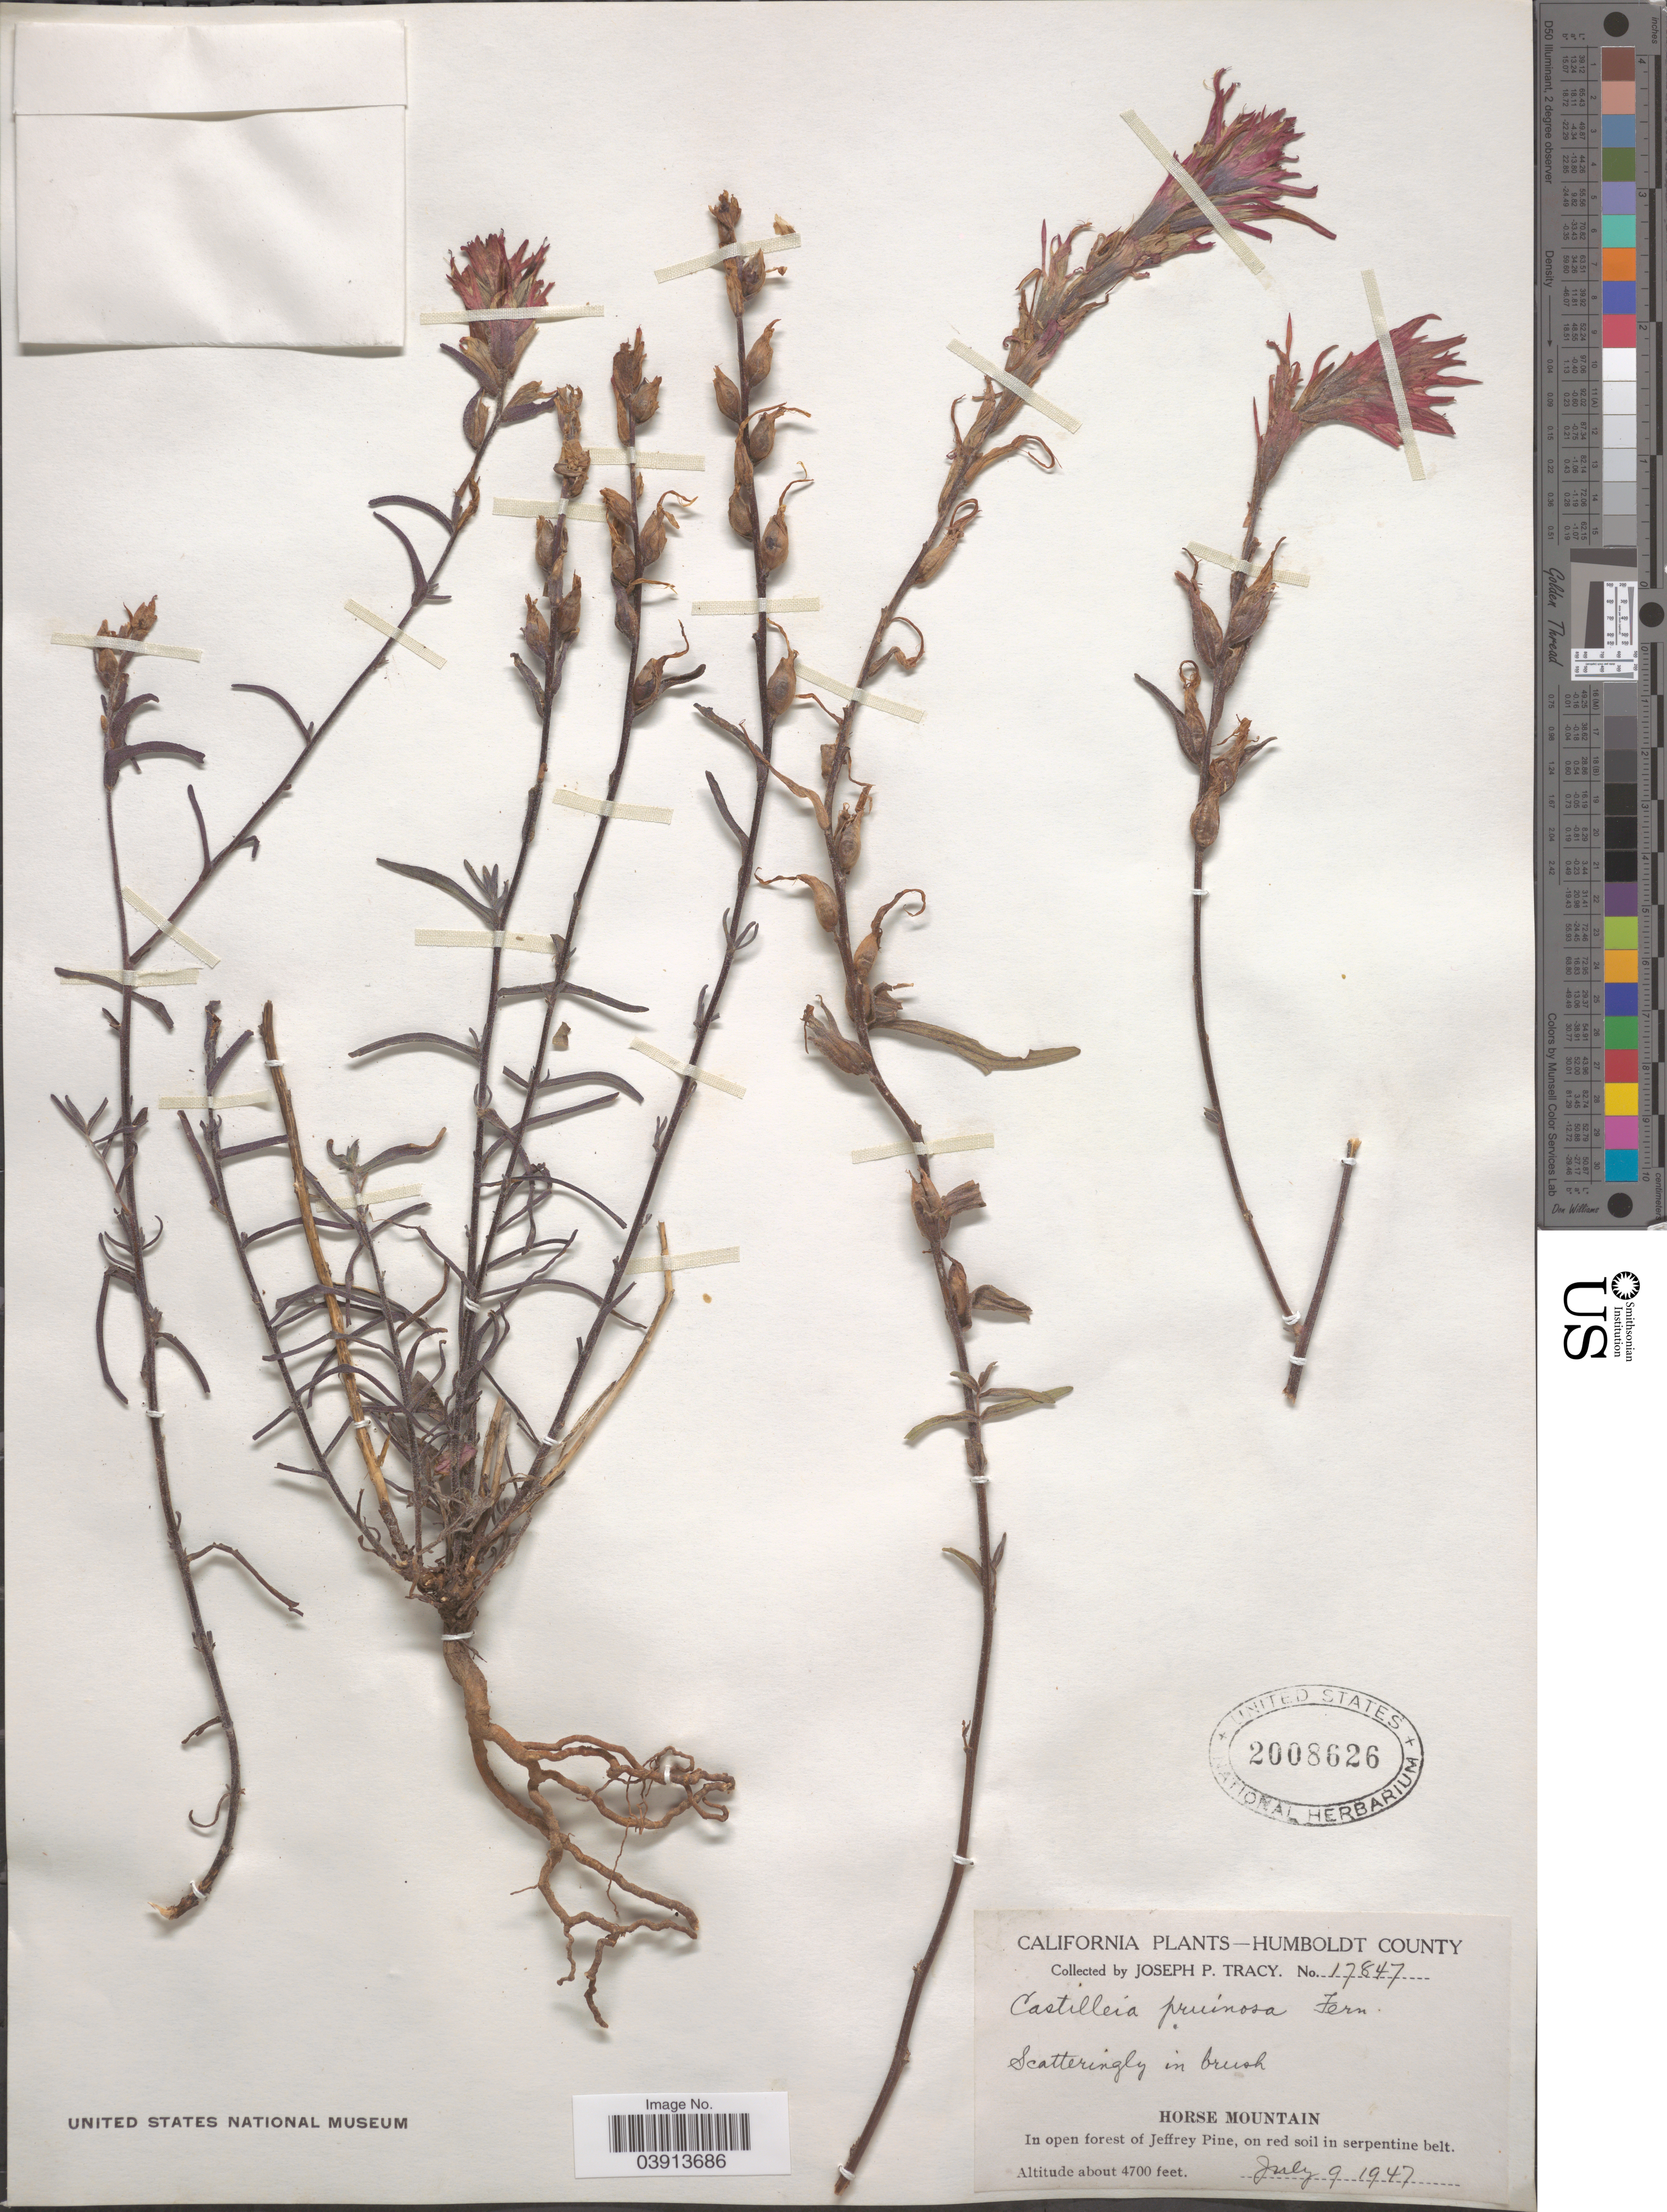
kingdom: Plantae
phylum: Tracheophyta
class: Magnoliopsida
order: Lamiales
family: Orobanchaceae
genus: Castilleja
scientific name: Castilleja pruinosa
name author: Fernald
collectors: J. Tracy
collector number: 17847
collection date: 1947-07-09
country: United States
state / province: California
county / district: Humboldt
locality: Humboldt County. Horse Mountain.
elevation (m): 1433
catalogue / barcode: US 2008626